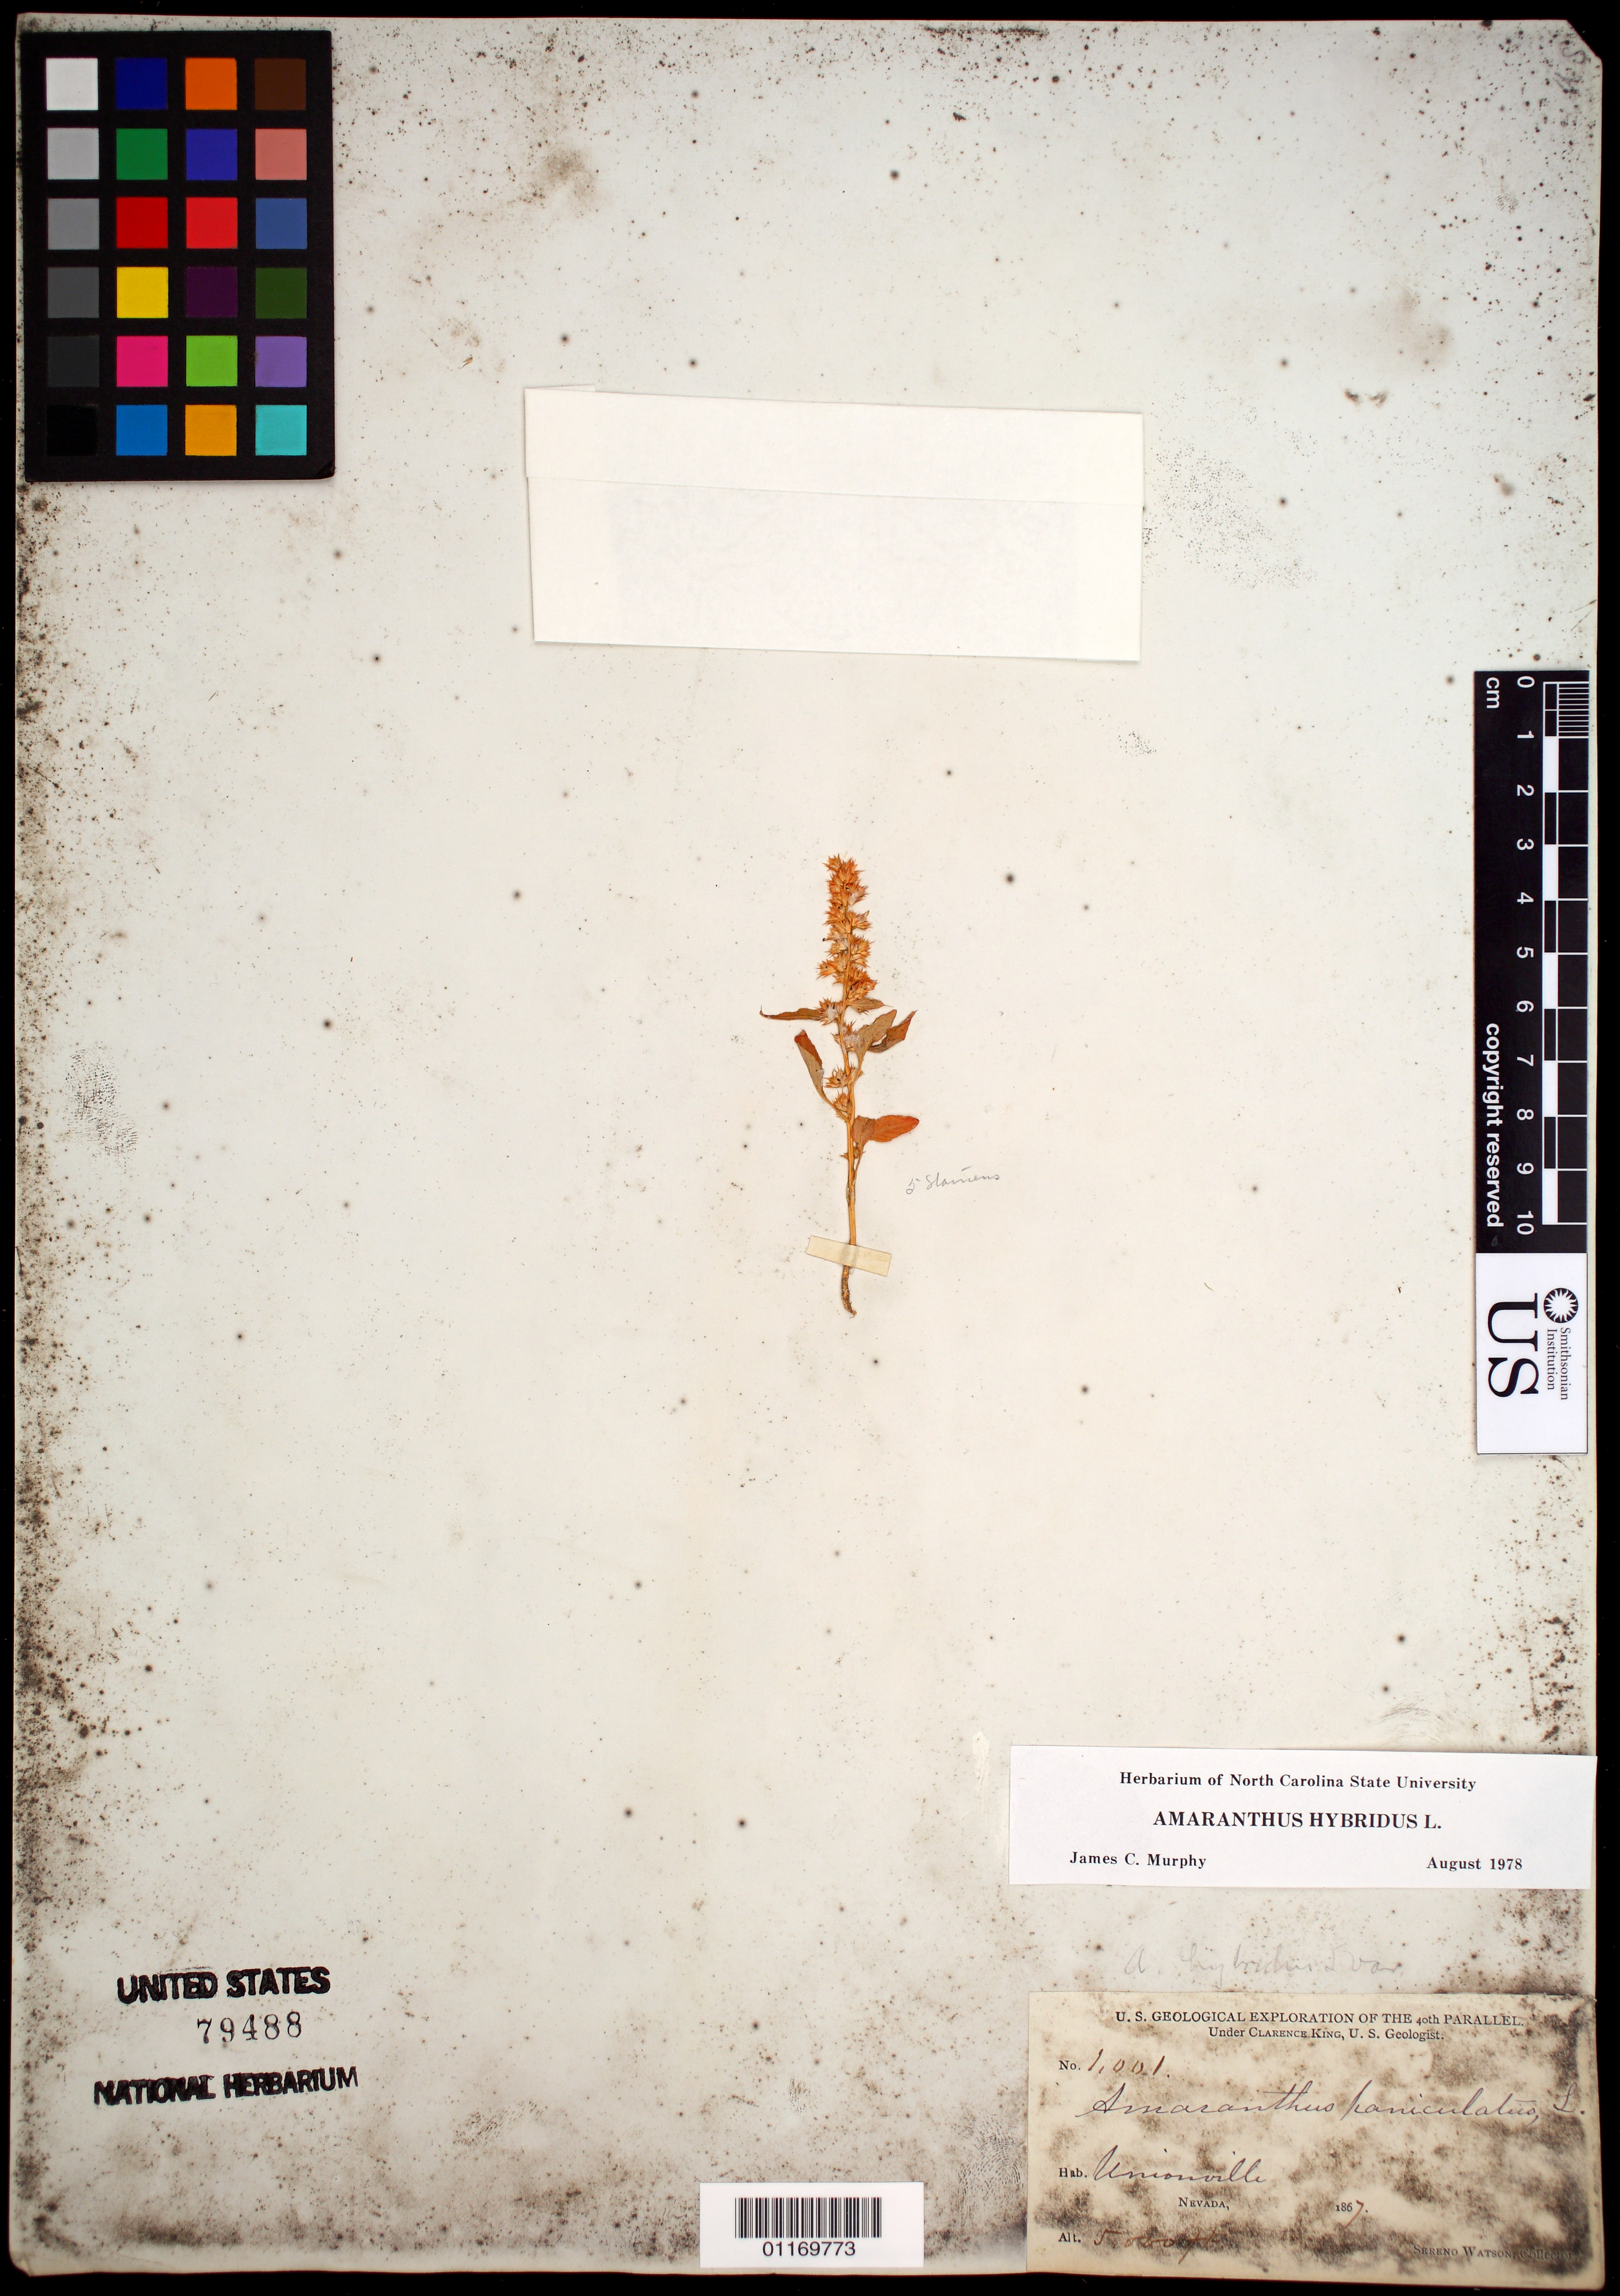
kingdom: Plantae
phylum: Tracheophyta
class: Magnoliopsida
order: Caryophyllales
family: Amaranthaceae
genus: Amaranthus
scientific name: Amaranthus hybridus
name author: L.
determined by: Murphy, J. C.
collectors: S. Watson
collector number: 1001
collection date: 1867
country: United States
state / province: Nevada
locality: Unionville.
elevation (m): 1524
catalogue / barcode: US 79488